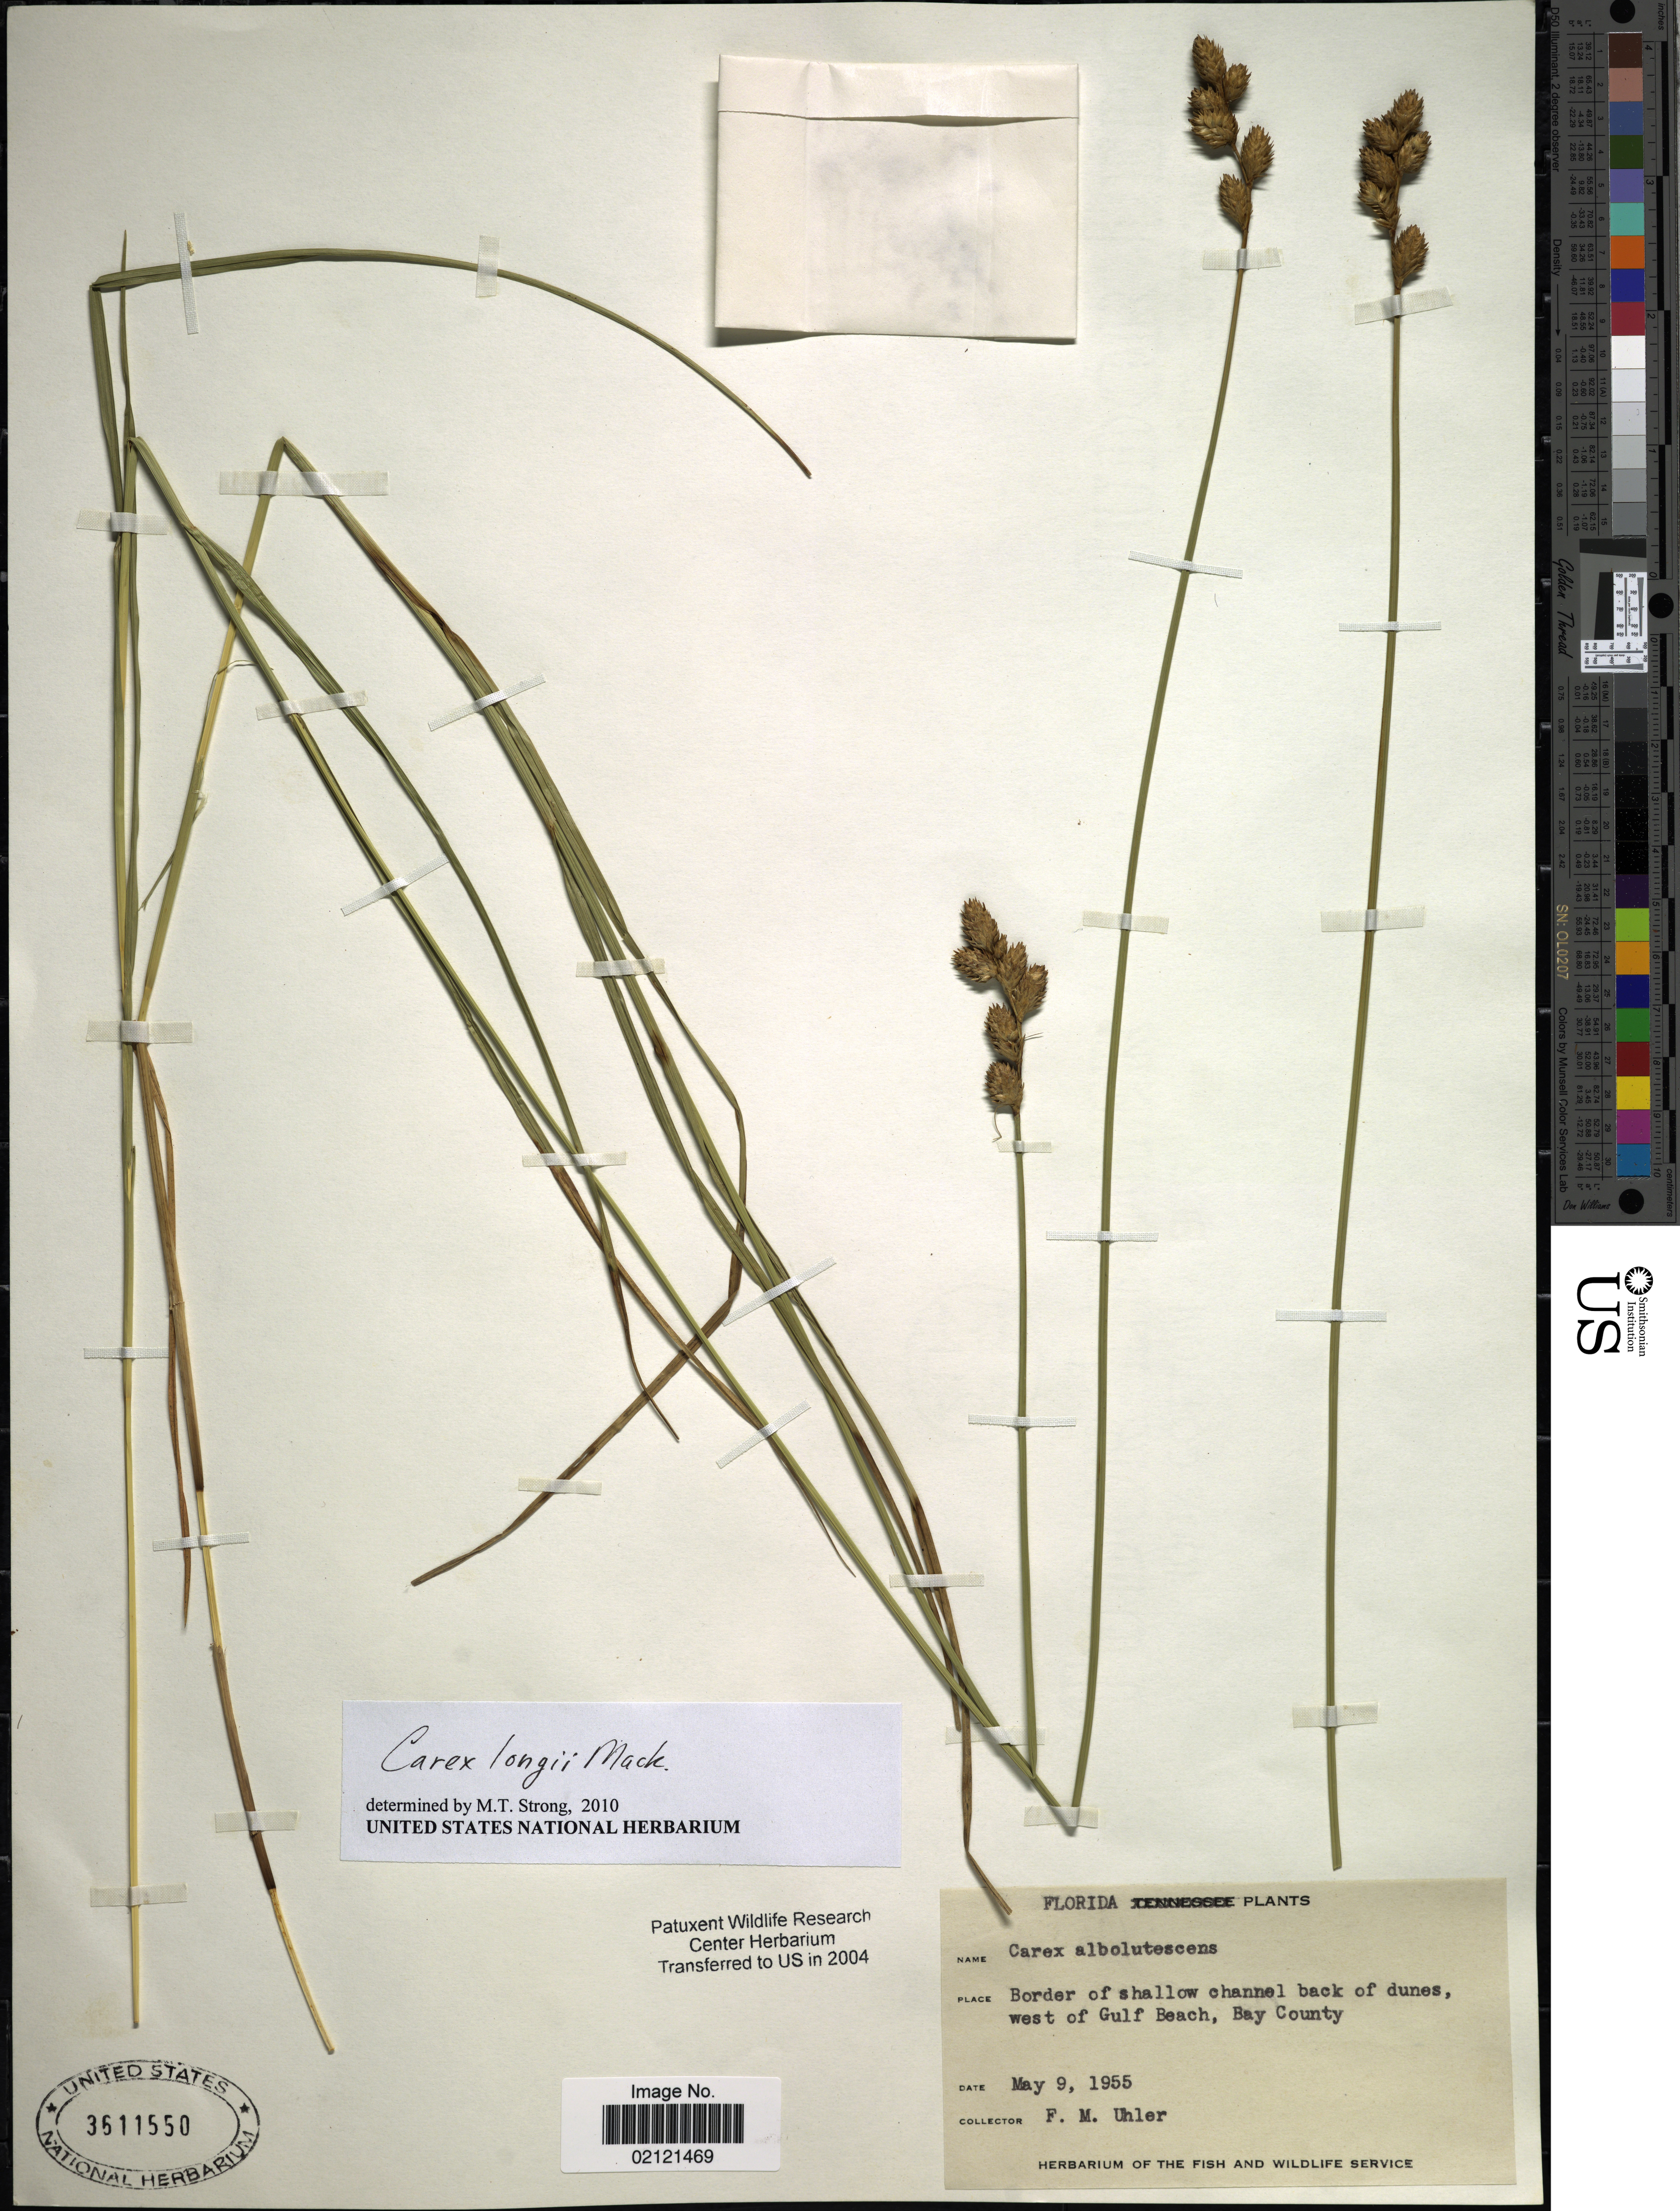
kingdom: Plantae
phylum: Tracheophyta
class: Liliopsida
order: Poales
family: Cyperaceae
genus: Carex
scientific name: Carex longii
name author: Mack.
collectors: F. M. Uhler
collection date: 1955-05-09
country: United States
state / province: Florida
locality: Border of shallow channel back of dunes, west of Gulf Beach, Bay County.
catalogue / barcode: US 3611550